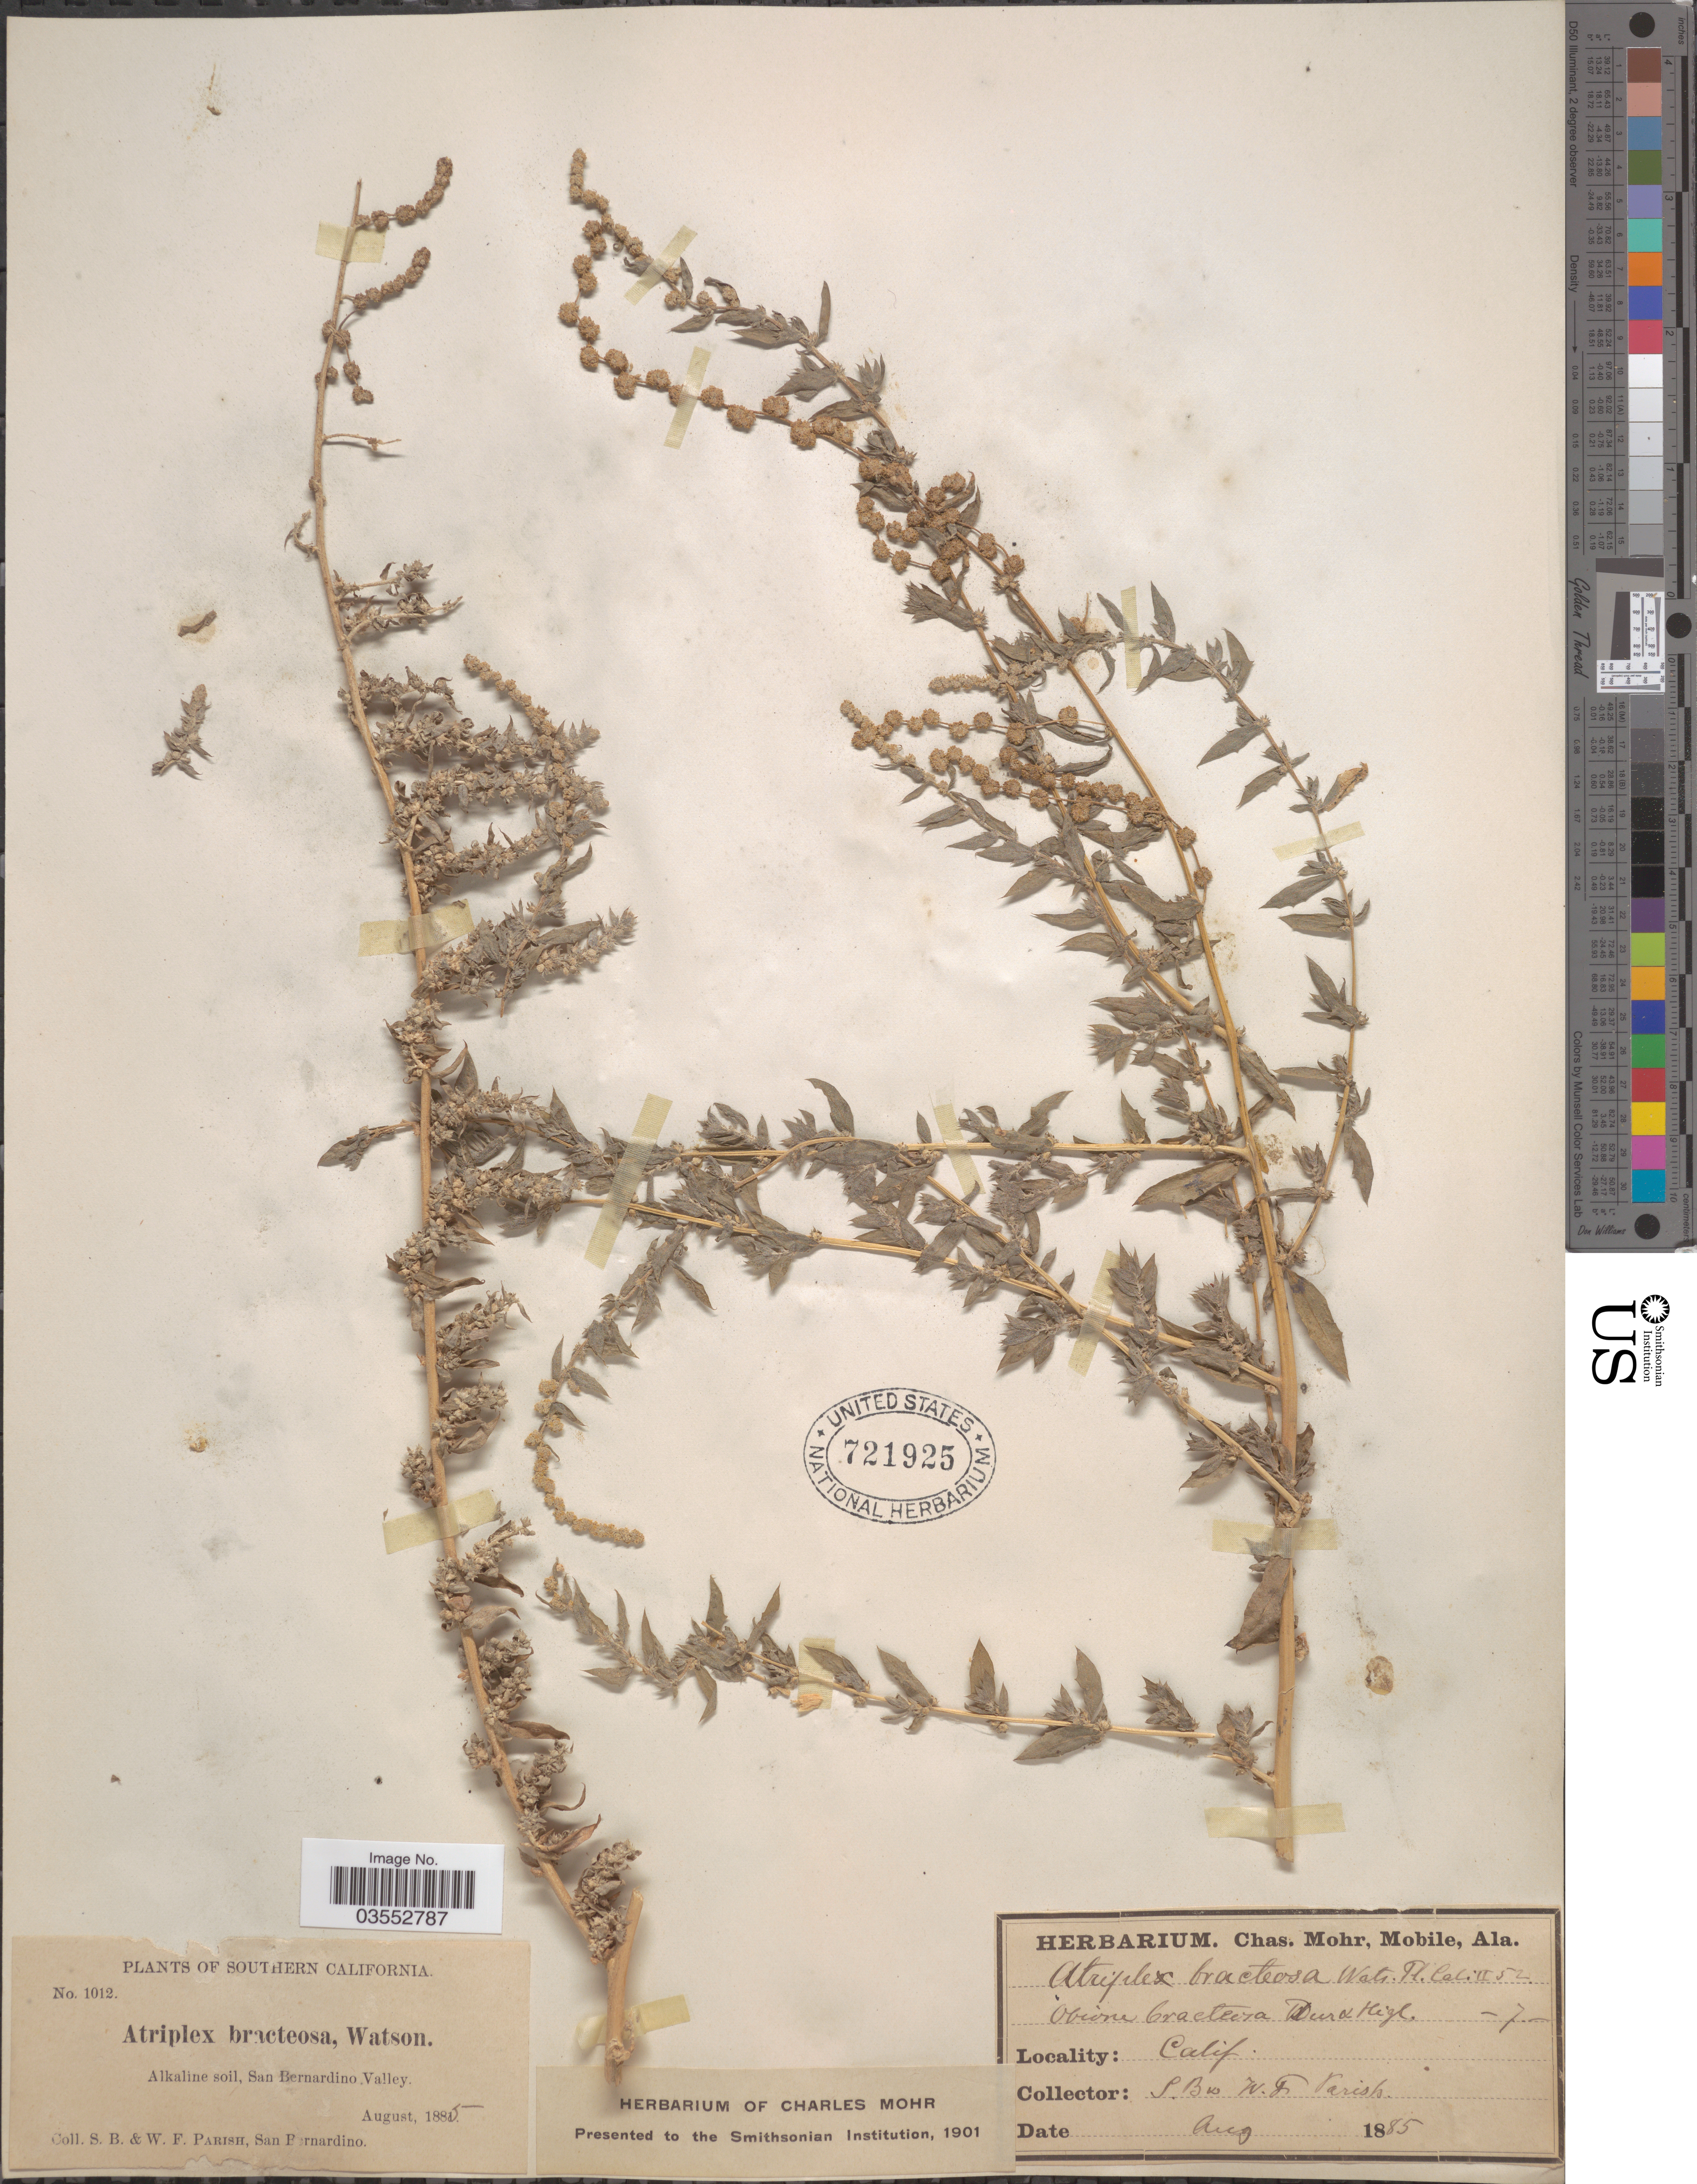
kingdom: Plantae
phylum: Tracheophyta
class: Magnoliopsida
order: Caryophyllales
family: Amaranthaceae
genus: Atriplex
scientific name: Atriplex serenana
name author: A. Nelson ex Abrams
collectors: S. B. Parish & W. F. Parish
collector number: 1012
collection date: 1885-08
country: United States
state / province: California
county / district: San Bernardino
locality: Southern California. San Bernardino Valley.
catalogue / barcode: US 721925